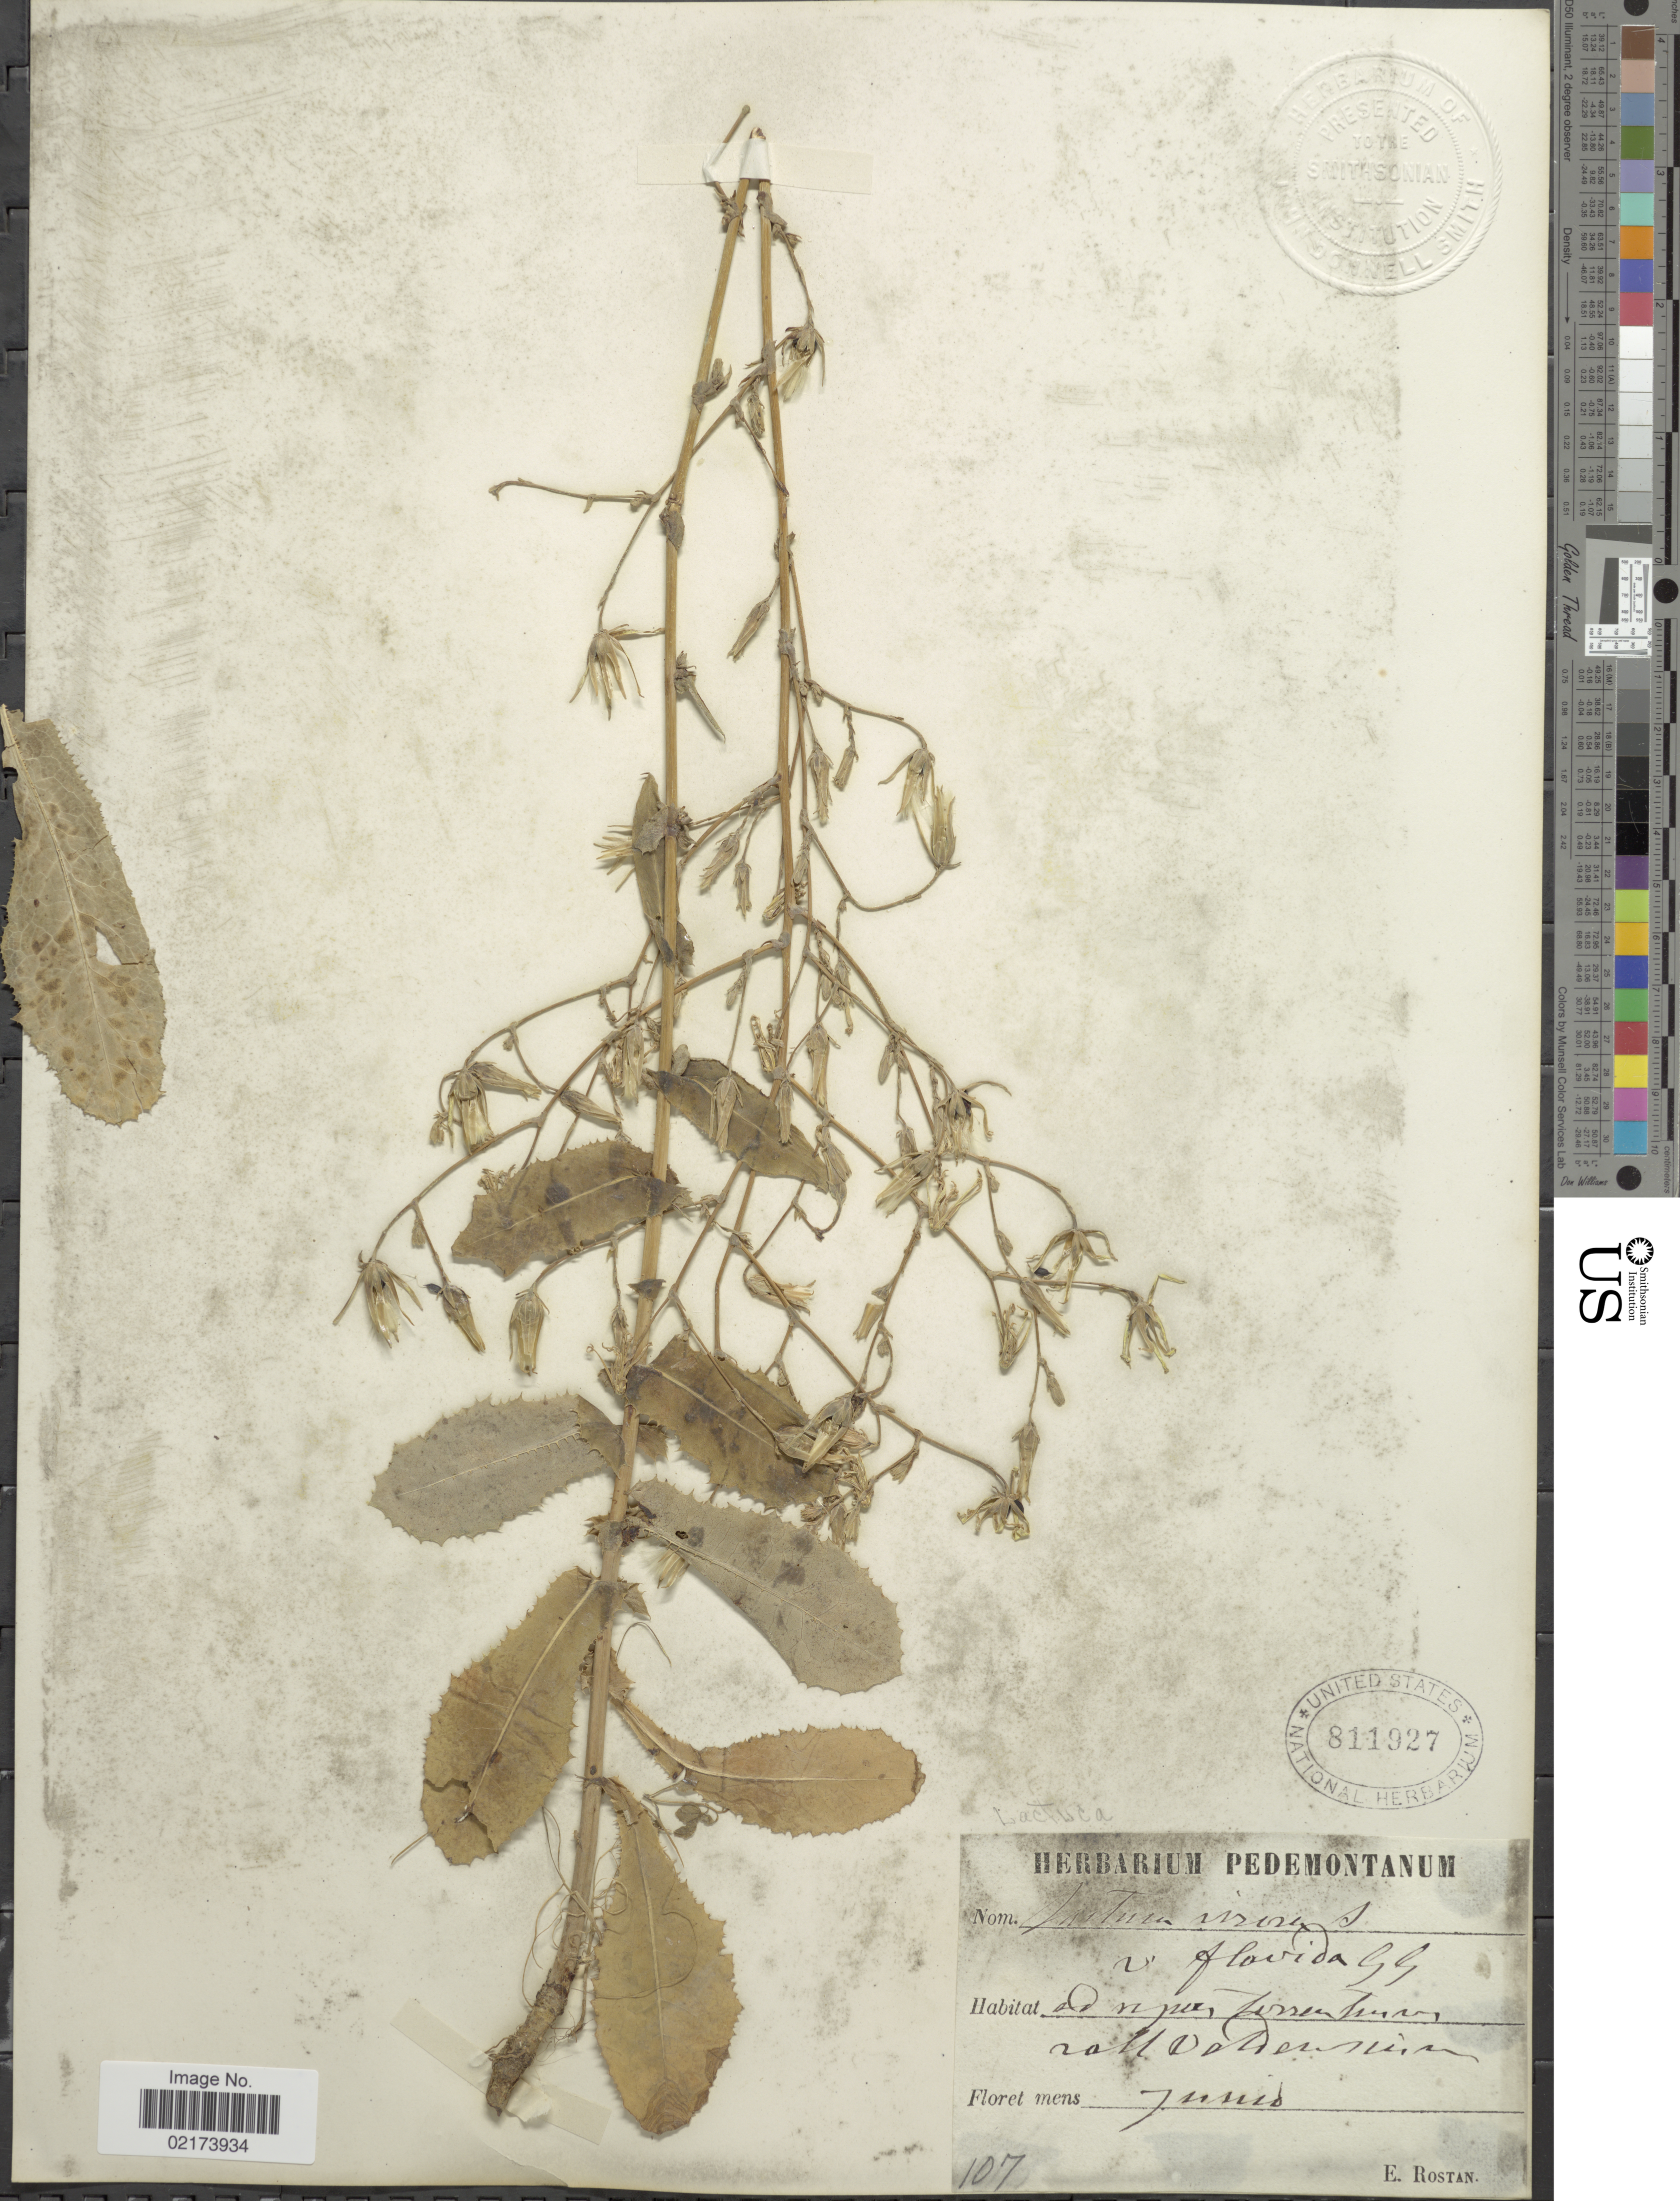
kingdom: Plantae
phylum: Tracheophyta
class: Magnoliopsida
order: Asterales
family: Asteraceae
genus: Lactuca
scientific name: Lactuca virosa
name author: L.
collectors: E. Rostan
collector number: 107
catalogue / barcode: US 811927